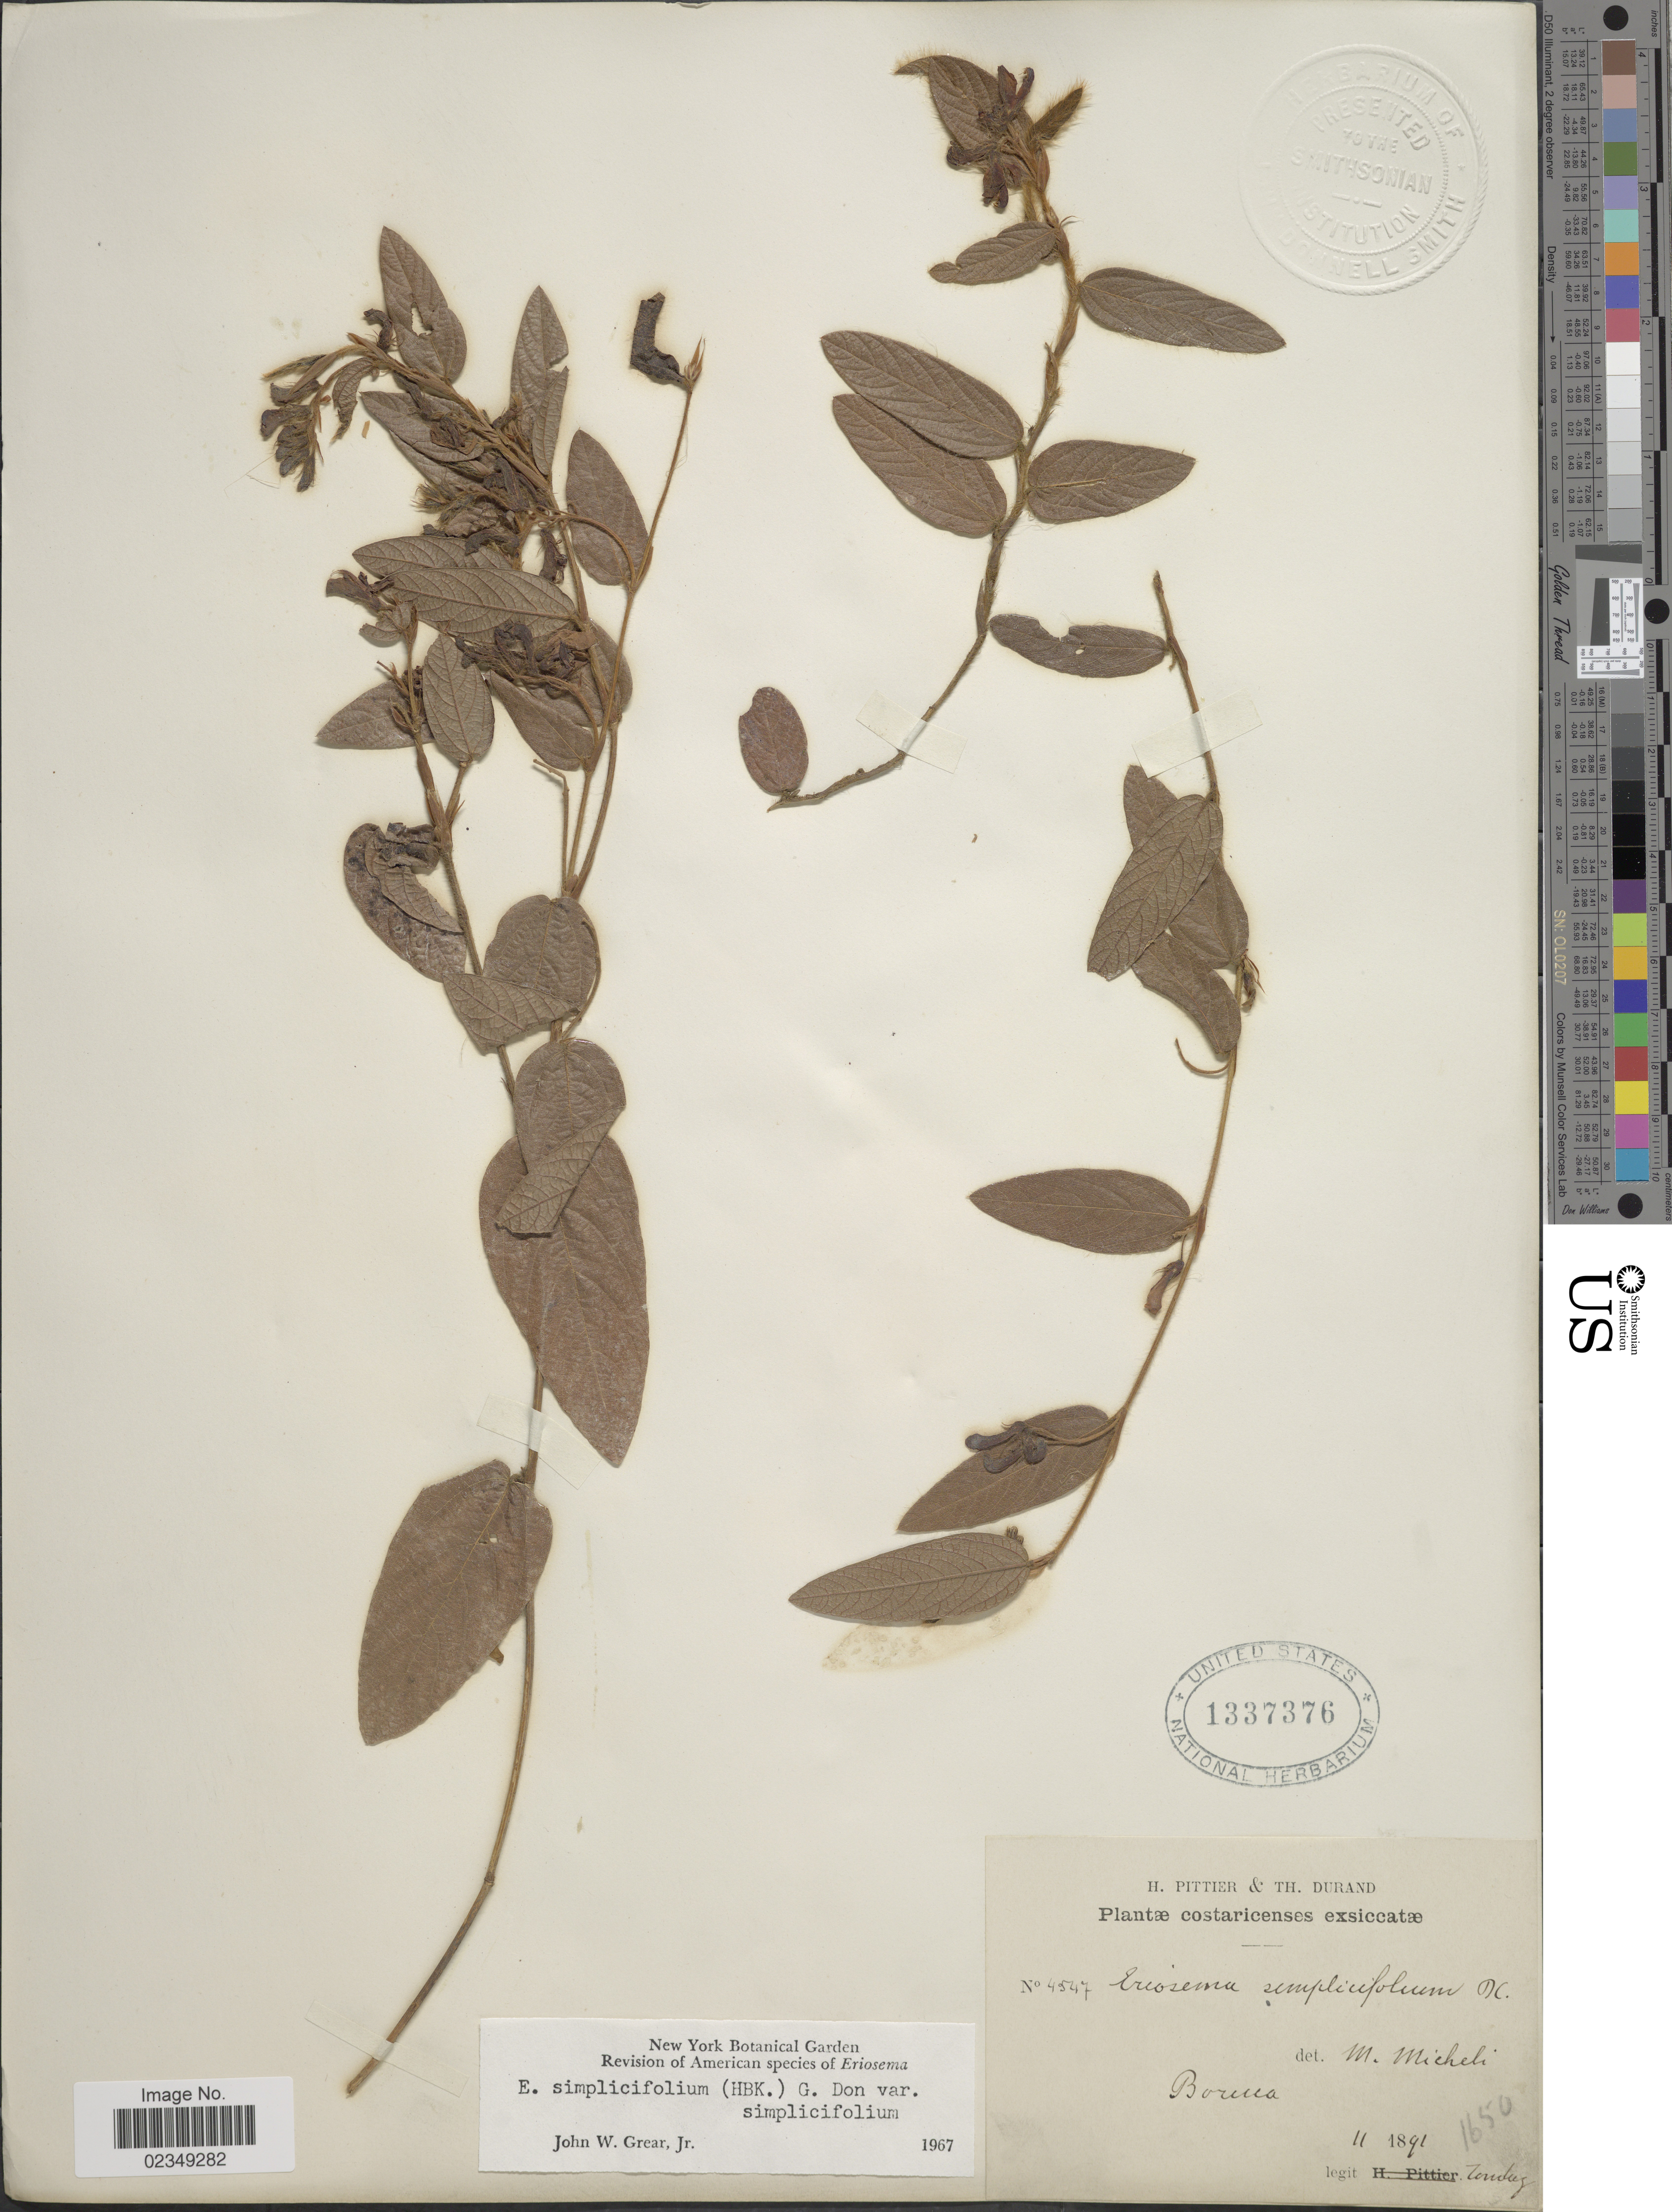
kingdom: Plantae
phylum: Tracheophyta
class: Magnoliopsida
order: Fabales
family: Fabaceae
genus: Eriosema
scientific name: Eriosema simplicifolium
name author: (Kunth) G. Don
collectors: A. Tonduz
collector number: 4547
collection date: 1891-11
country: Costa Rica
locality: Boruca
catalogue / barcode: US 1337376